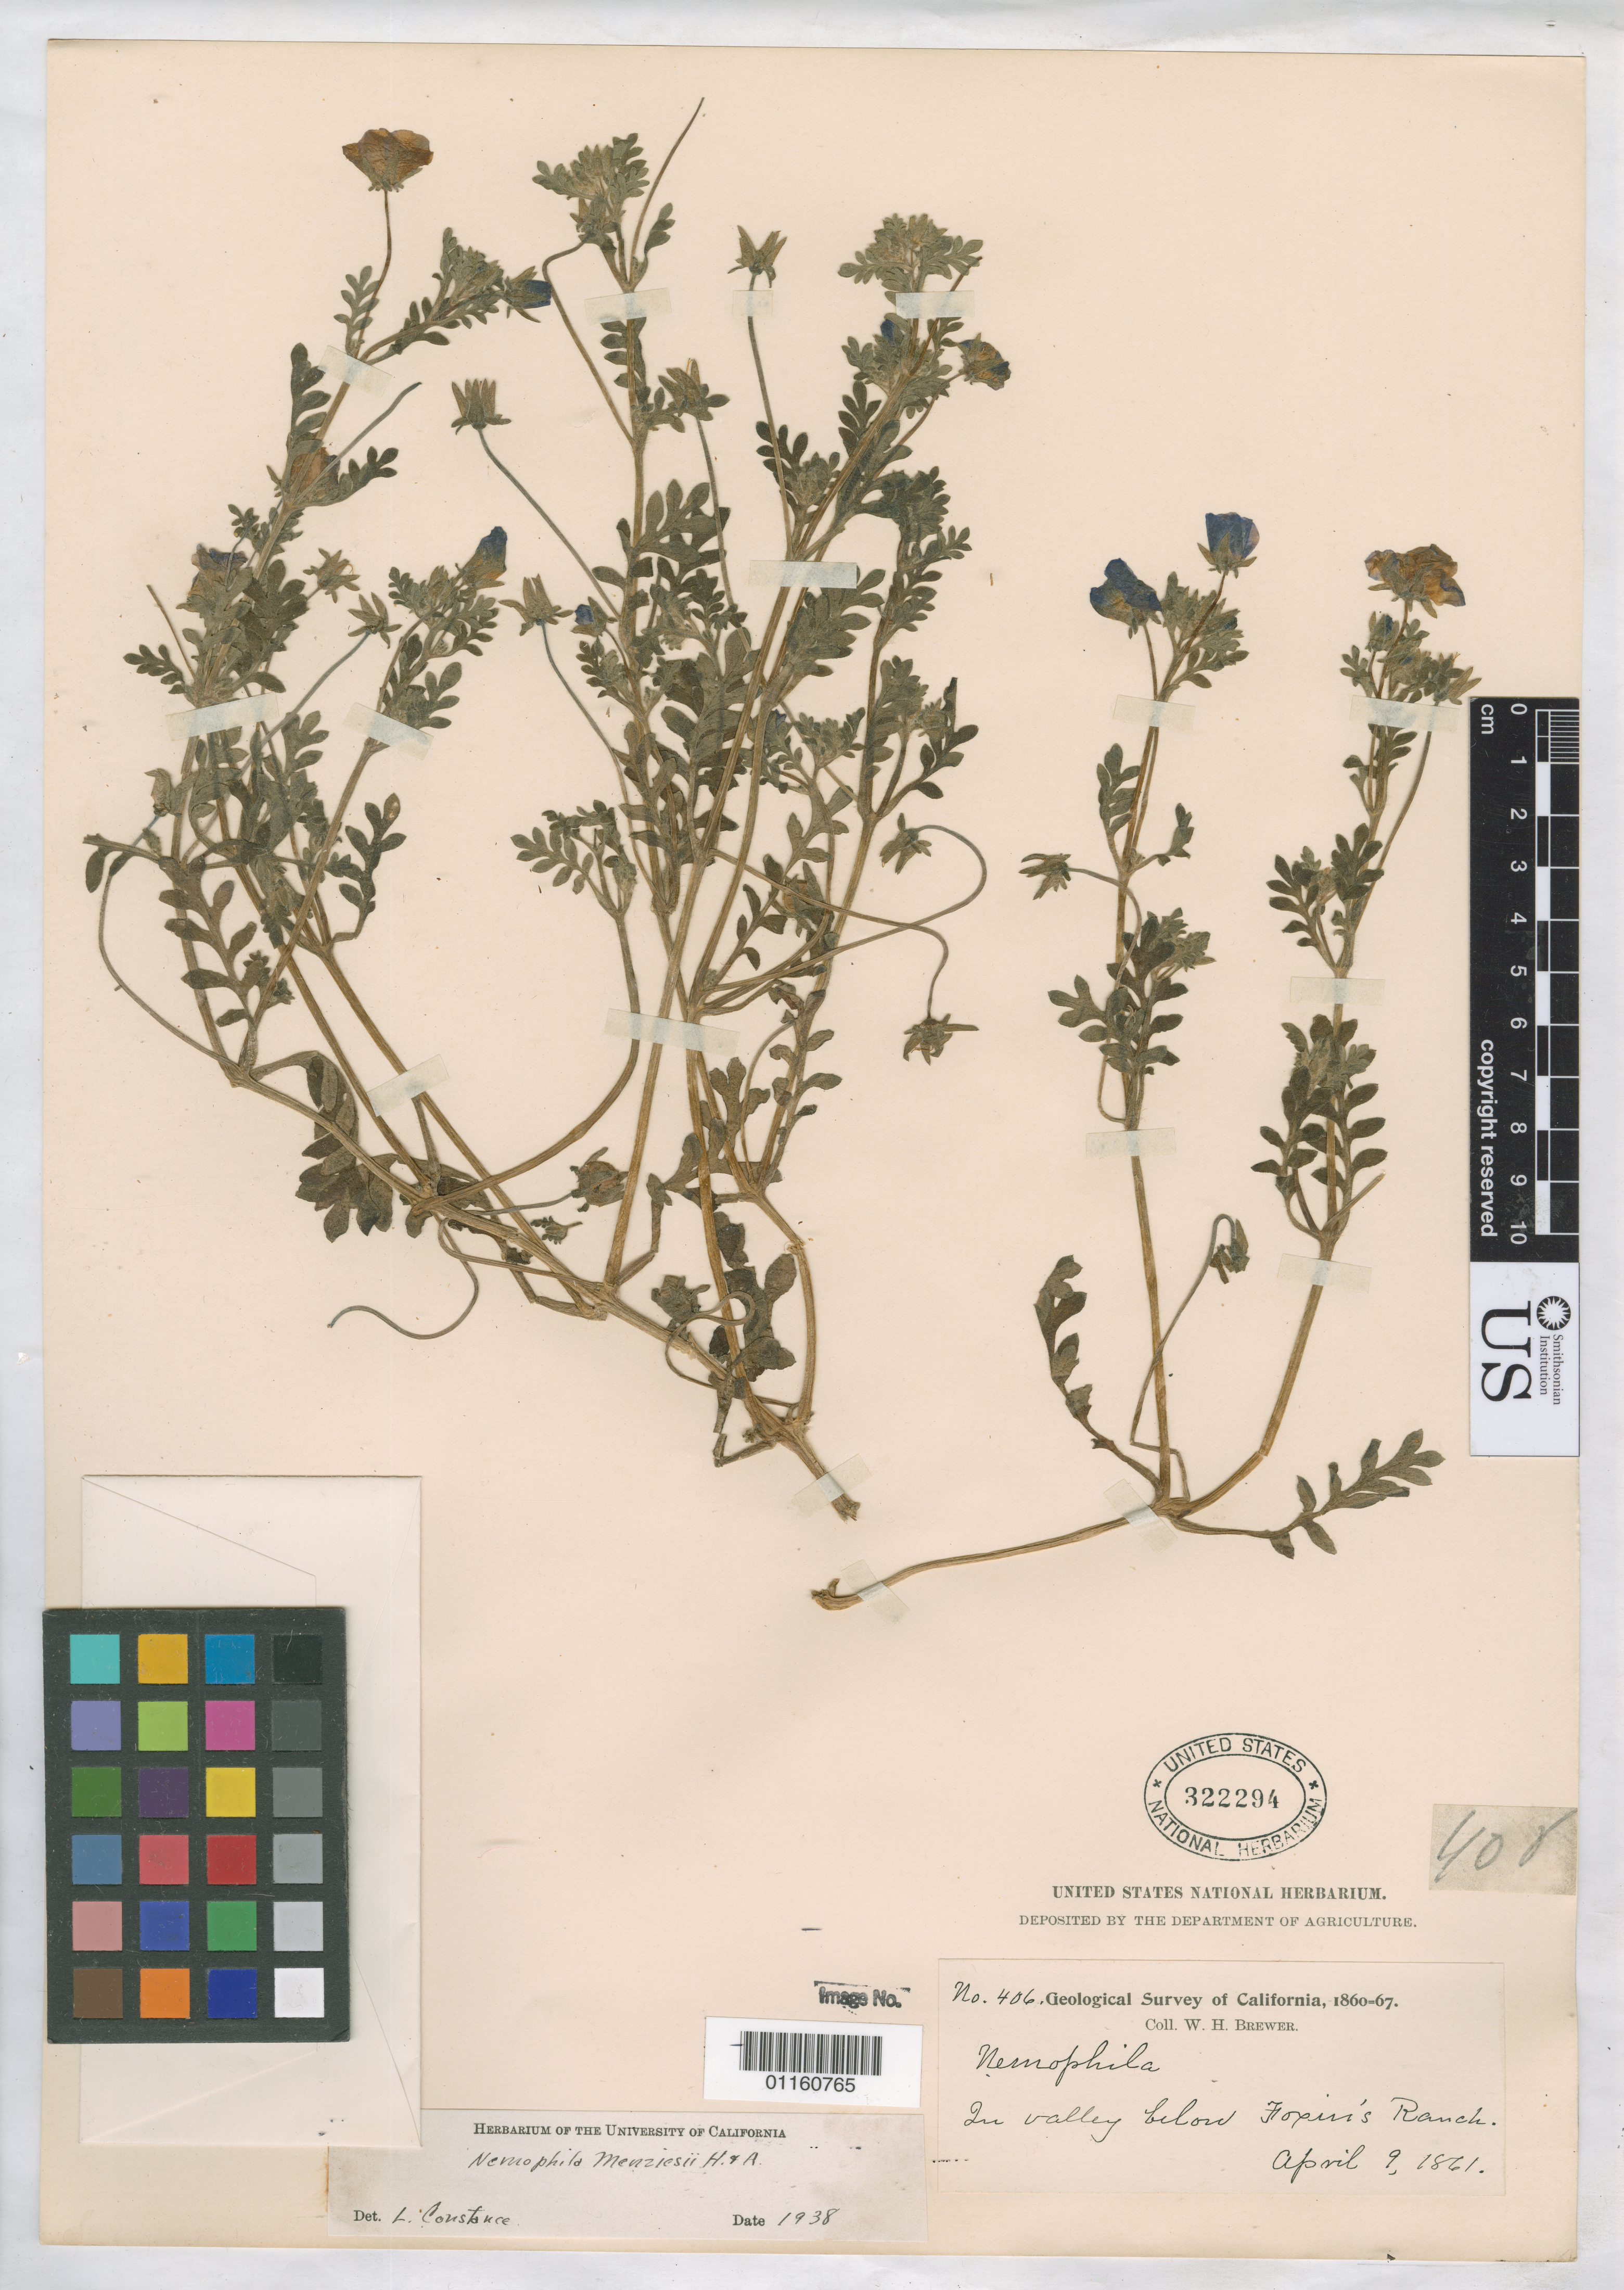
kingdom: Plantae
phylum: Tracheophyta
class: Magnoliopsida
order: Boraginales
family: Hydrophyllaceae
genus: Nemophila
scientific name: Nemophila menziesii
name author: Hook. & Arn.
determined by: Constance, L., (UC), University of California Berkeley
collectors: W. H. Brewer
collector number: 406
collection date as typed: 9 Apr 1861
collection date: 1861-04-09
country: United States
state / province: California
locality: In Valley below Foxin's Ranch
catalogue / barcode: US 322294